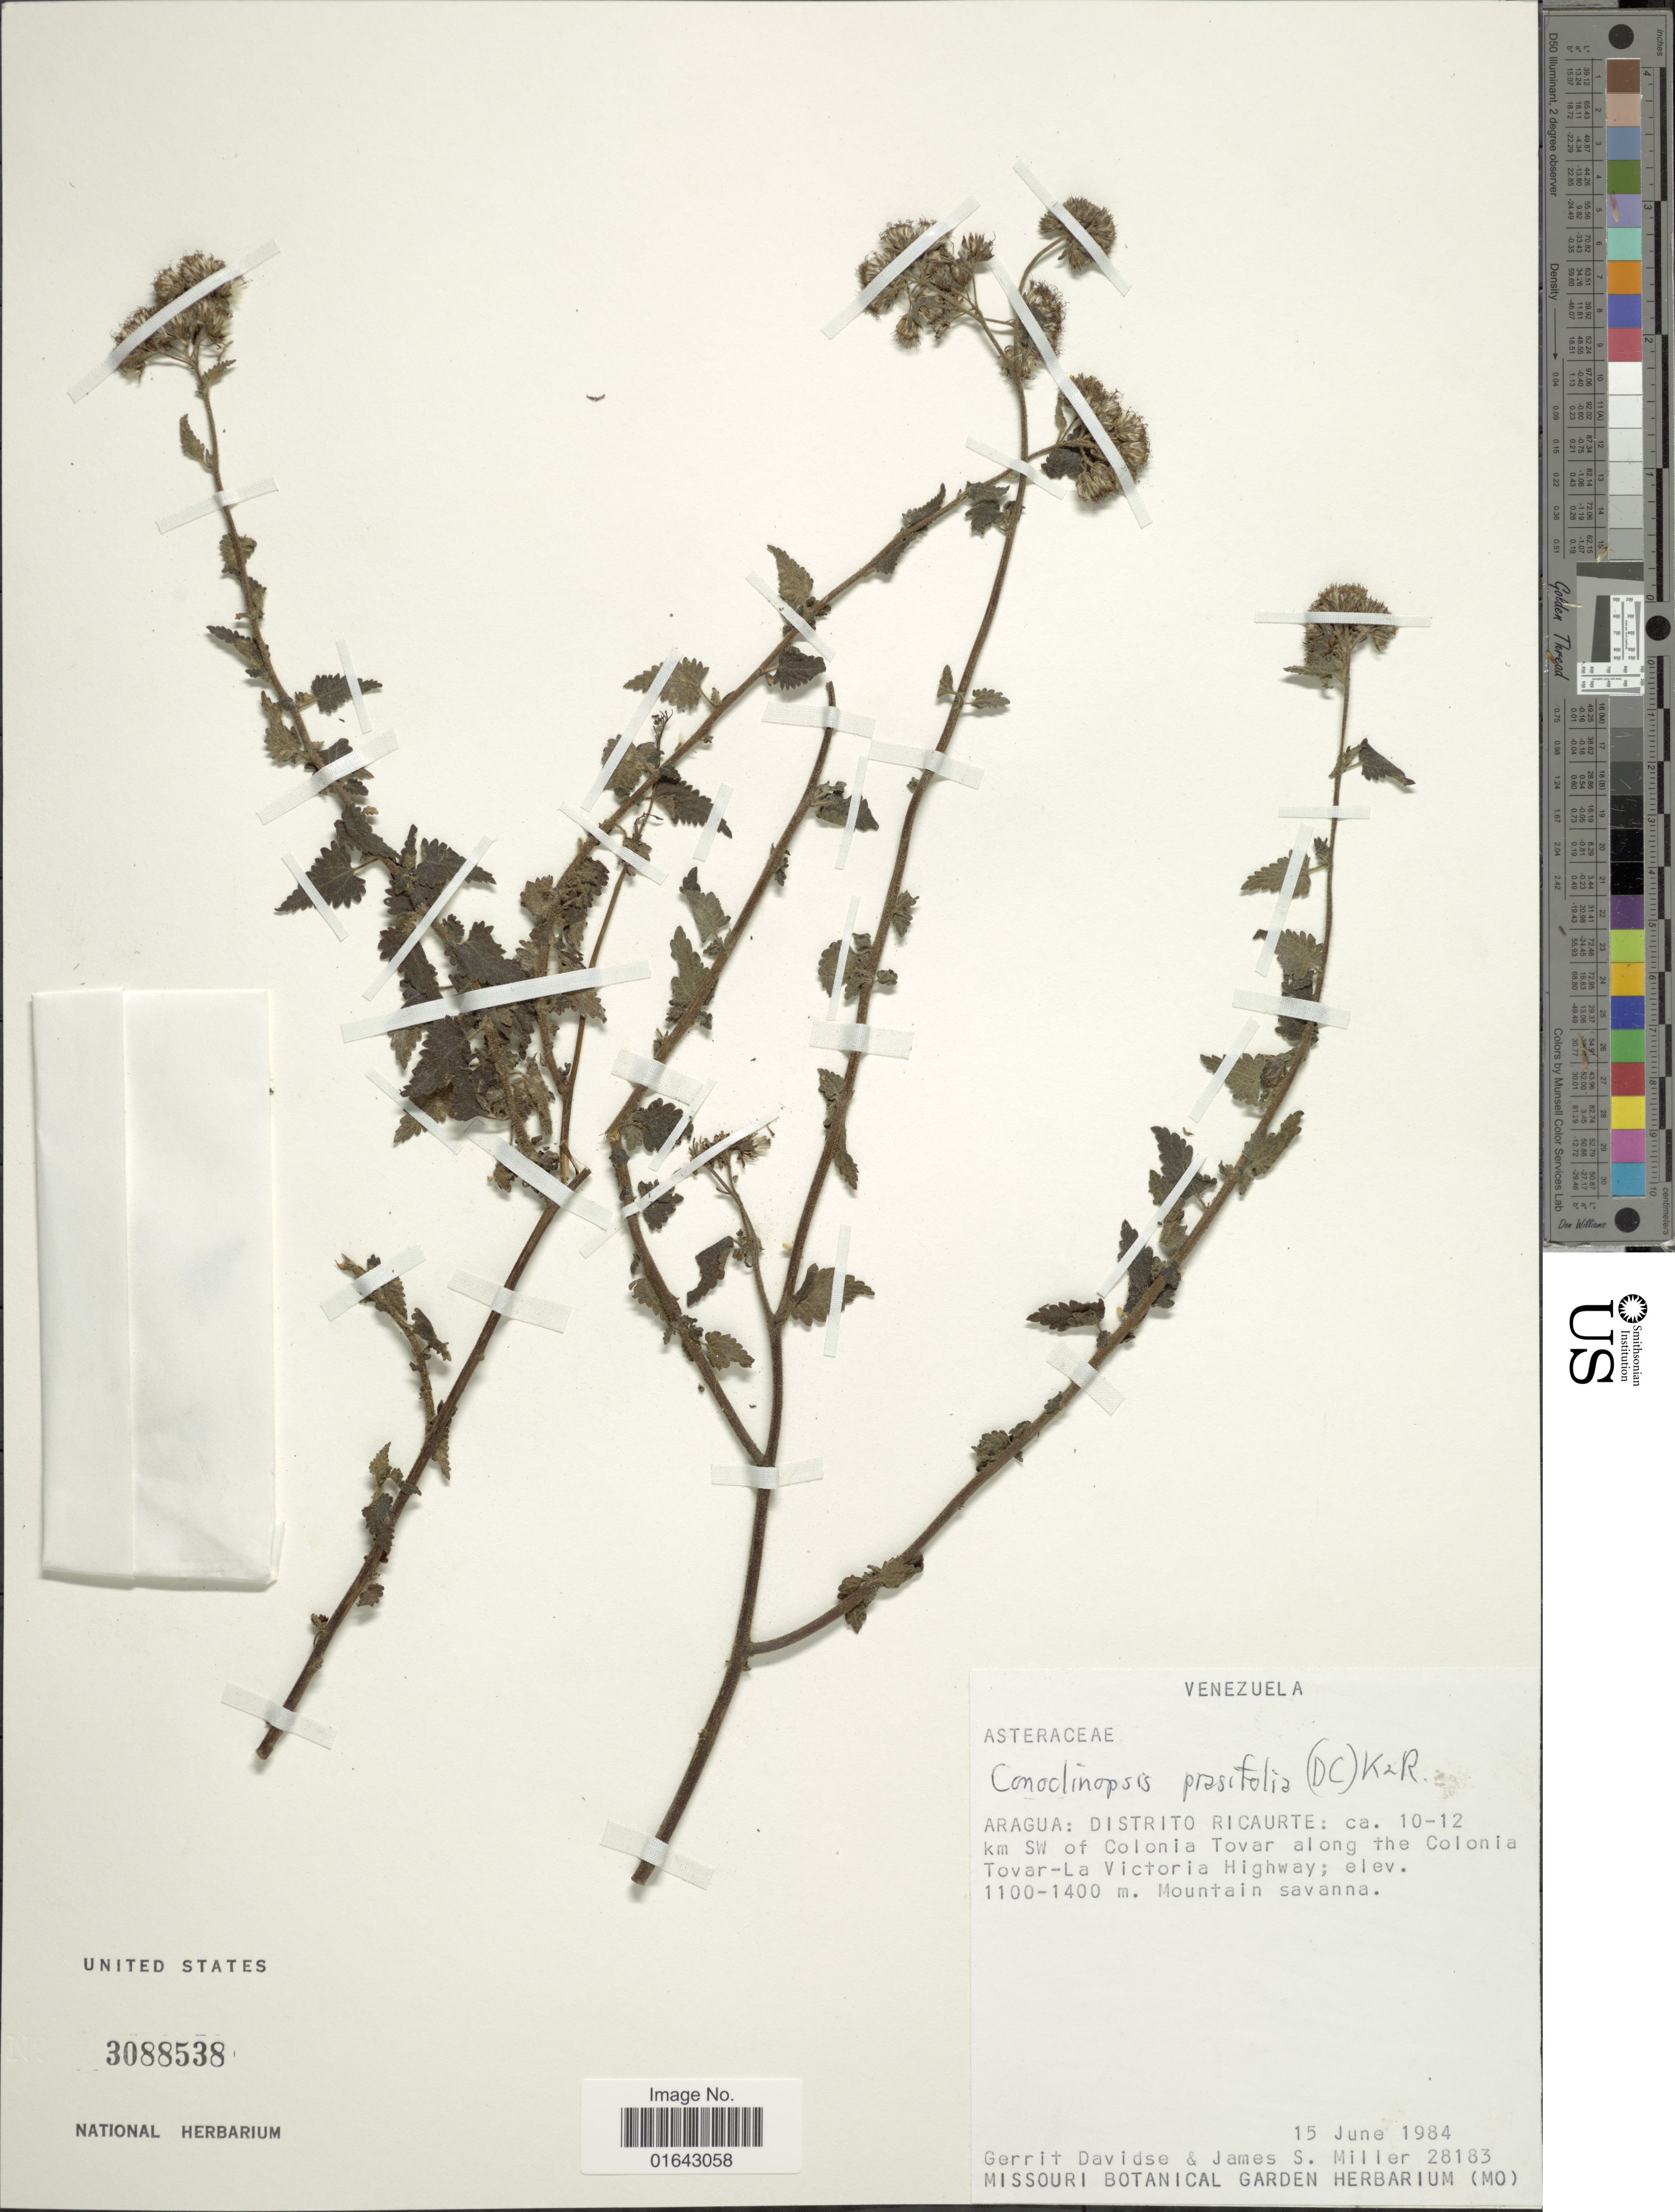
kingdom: Plantae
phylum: Tracheophyta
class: Magnoliopsida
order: Asterales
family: Asteraceae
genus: Conocliniopsis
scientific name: Conocliniopsis prasiifolia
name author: (DC.) R.M. King & H. Rob.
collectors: G. Davidse & J. S. Miller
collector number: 28183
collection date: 1984-06-15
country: Venezuela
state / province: Aragua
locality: Aragua: Distrito Ricaurte: ca. 10-12 km SW of Colonia Tovar along the Colonia Tovar-La Victoria Highway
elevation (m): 1100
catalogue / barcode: US 3088538